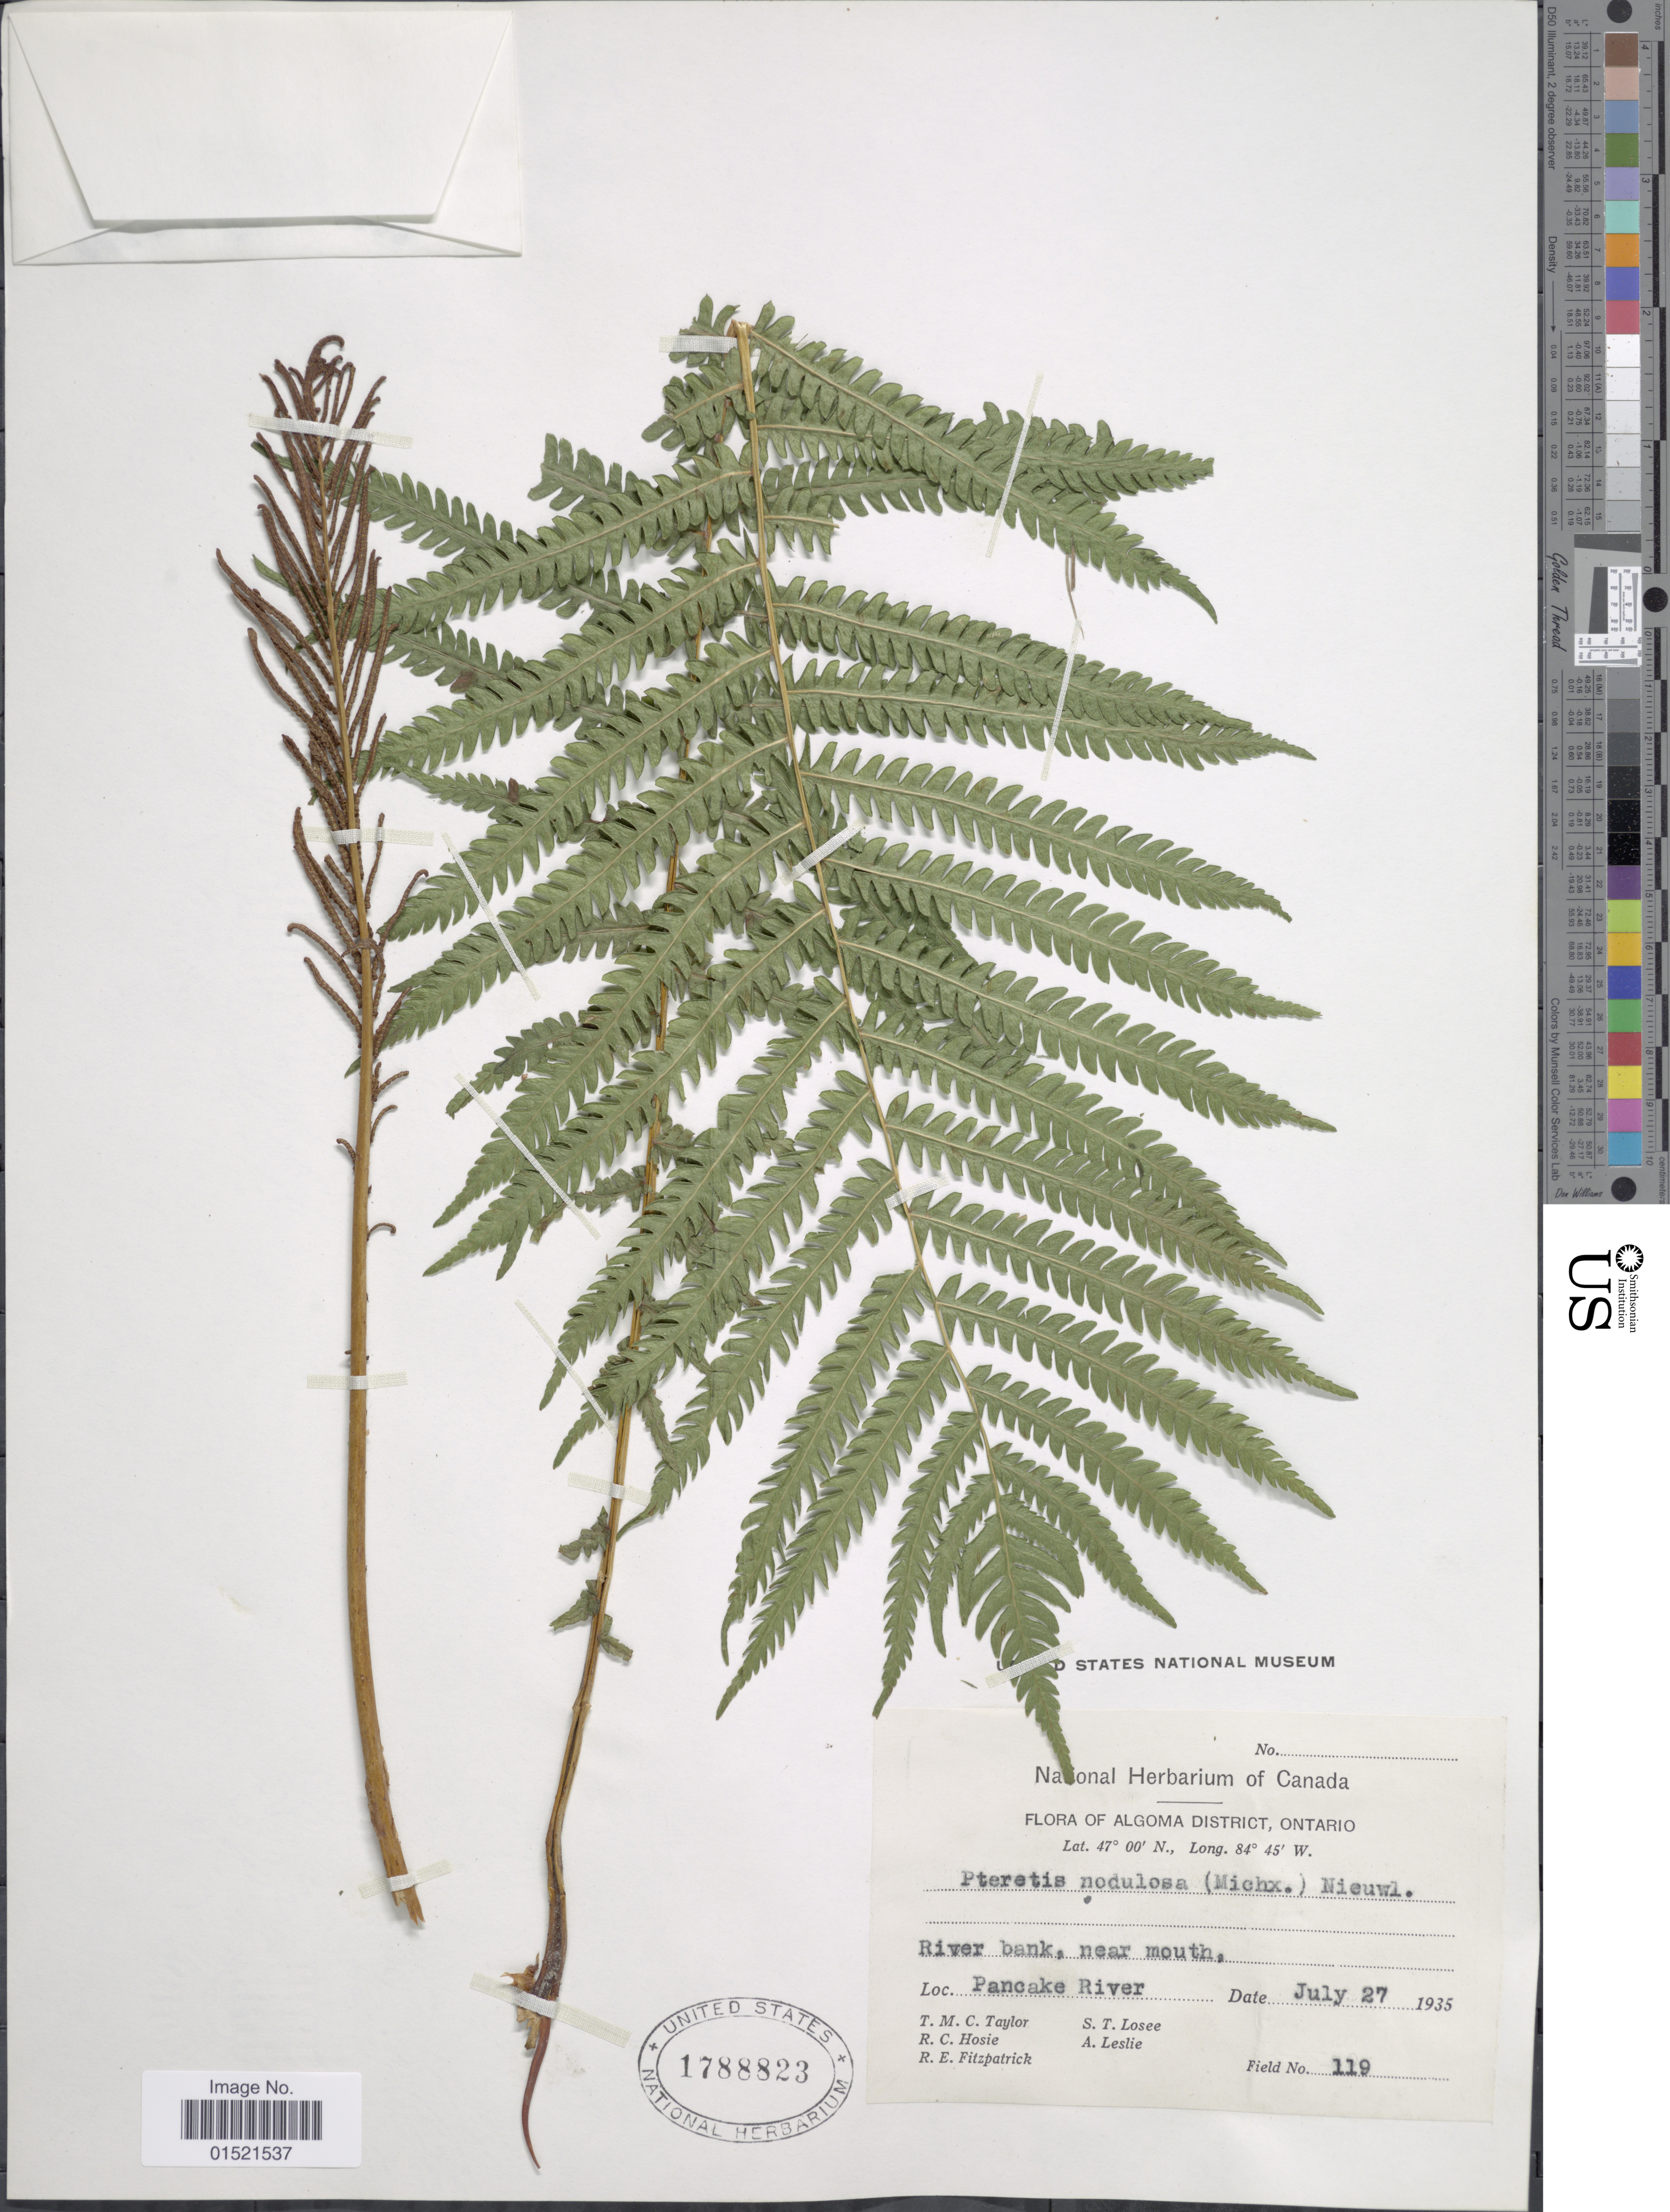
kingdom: Plantae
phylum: Tracheophyta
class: Polypodiopsida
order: Polypodiales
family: Onocleaceae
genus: Matteuccia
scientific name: Matteuccia struthiopteris var. pensylvanica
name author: (Willd.) C.V. Morton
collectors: T. M. C. Taylor, R. Hosie, R. Fitzpatrick, S. Losee & A. Leslie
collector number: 119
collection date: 1935-07-27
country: Canada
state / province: Ontario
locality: Algoma District, Ontario, River bank, near mouth, Pancake River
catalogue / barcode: US 1788823